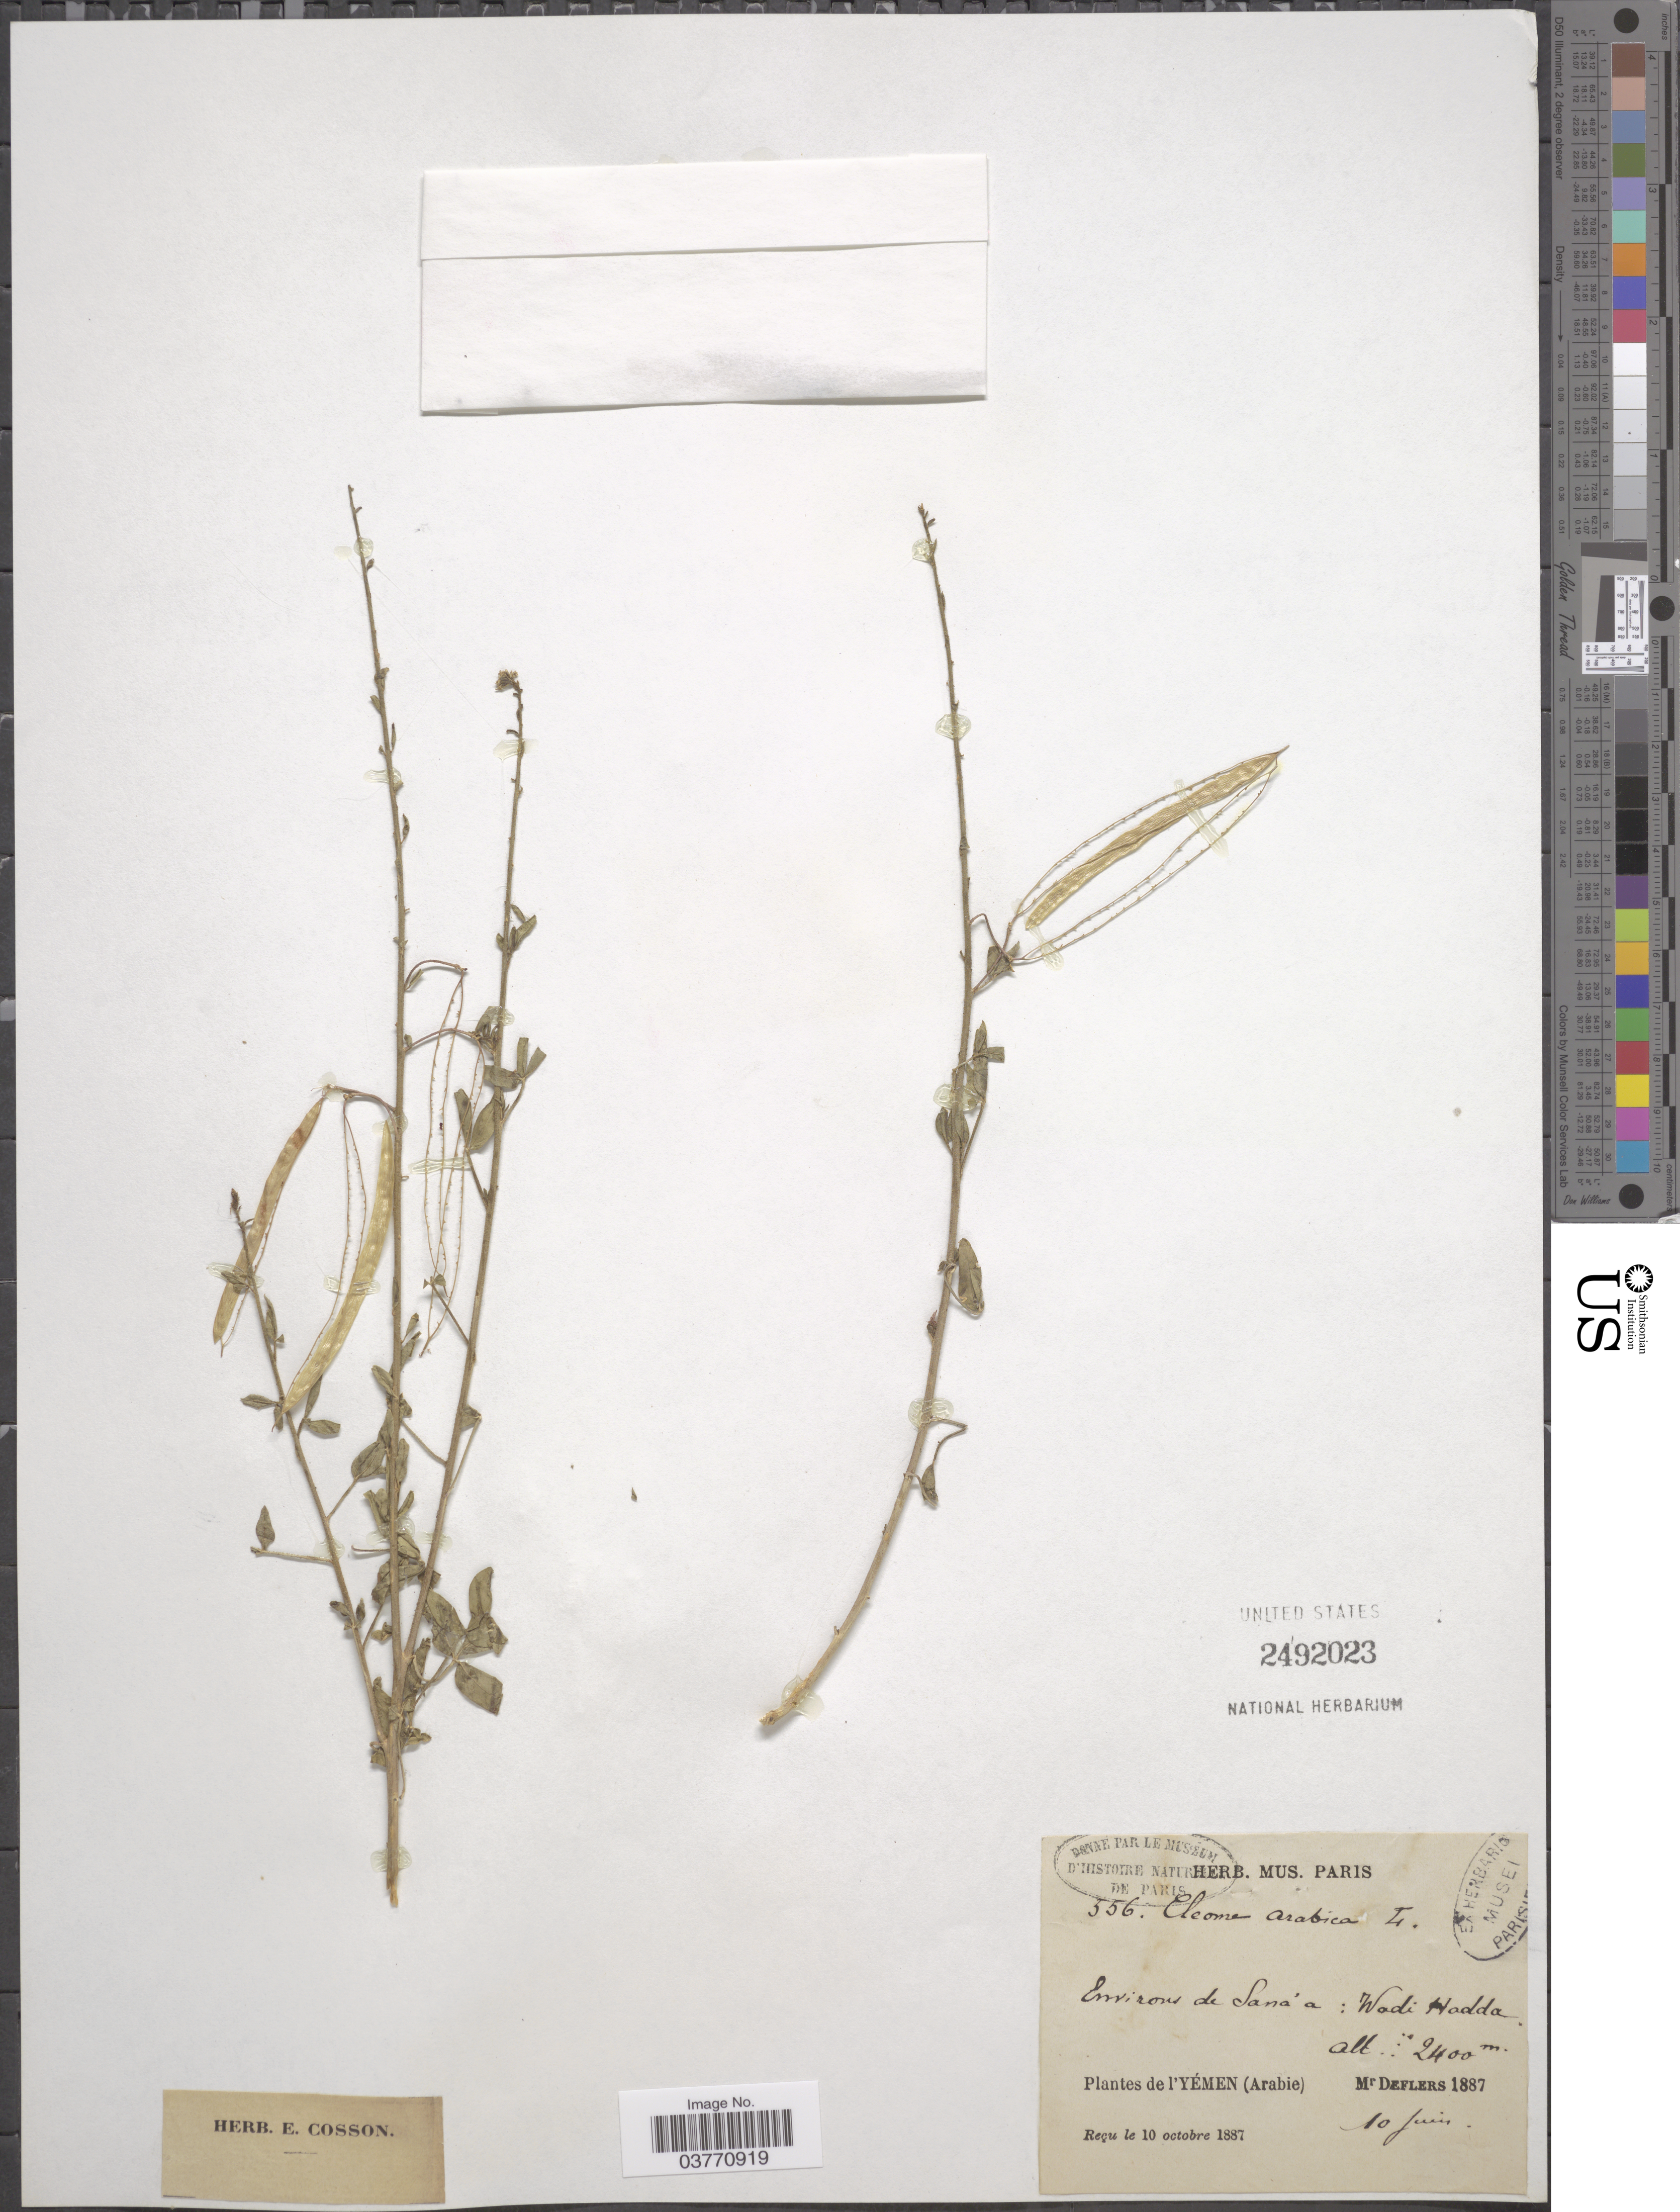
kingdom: Plantae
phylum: Tracheophyta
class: Magnoliopsida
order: Brassicales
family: Cleomaceae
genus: Cleome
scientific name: Cleome arabica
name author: L.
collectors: -. Deflers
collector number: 556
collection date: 1887-06-10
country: Yemen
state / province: San'a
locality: Environs de Sana'a: Wadi Hadda. I'Yémen (Arabie).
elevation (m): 2400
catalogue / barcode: US 2492023